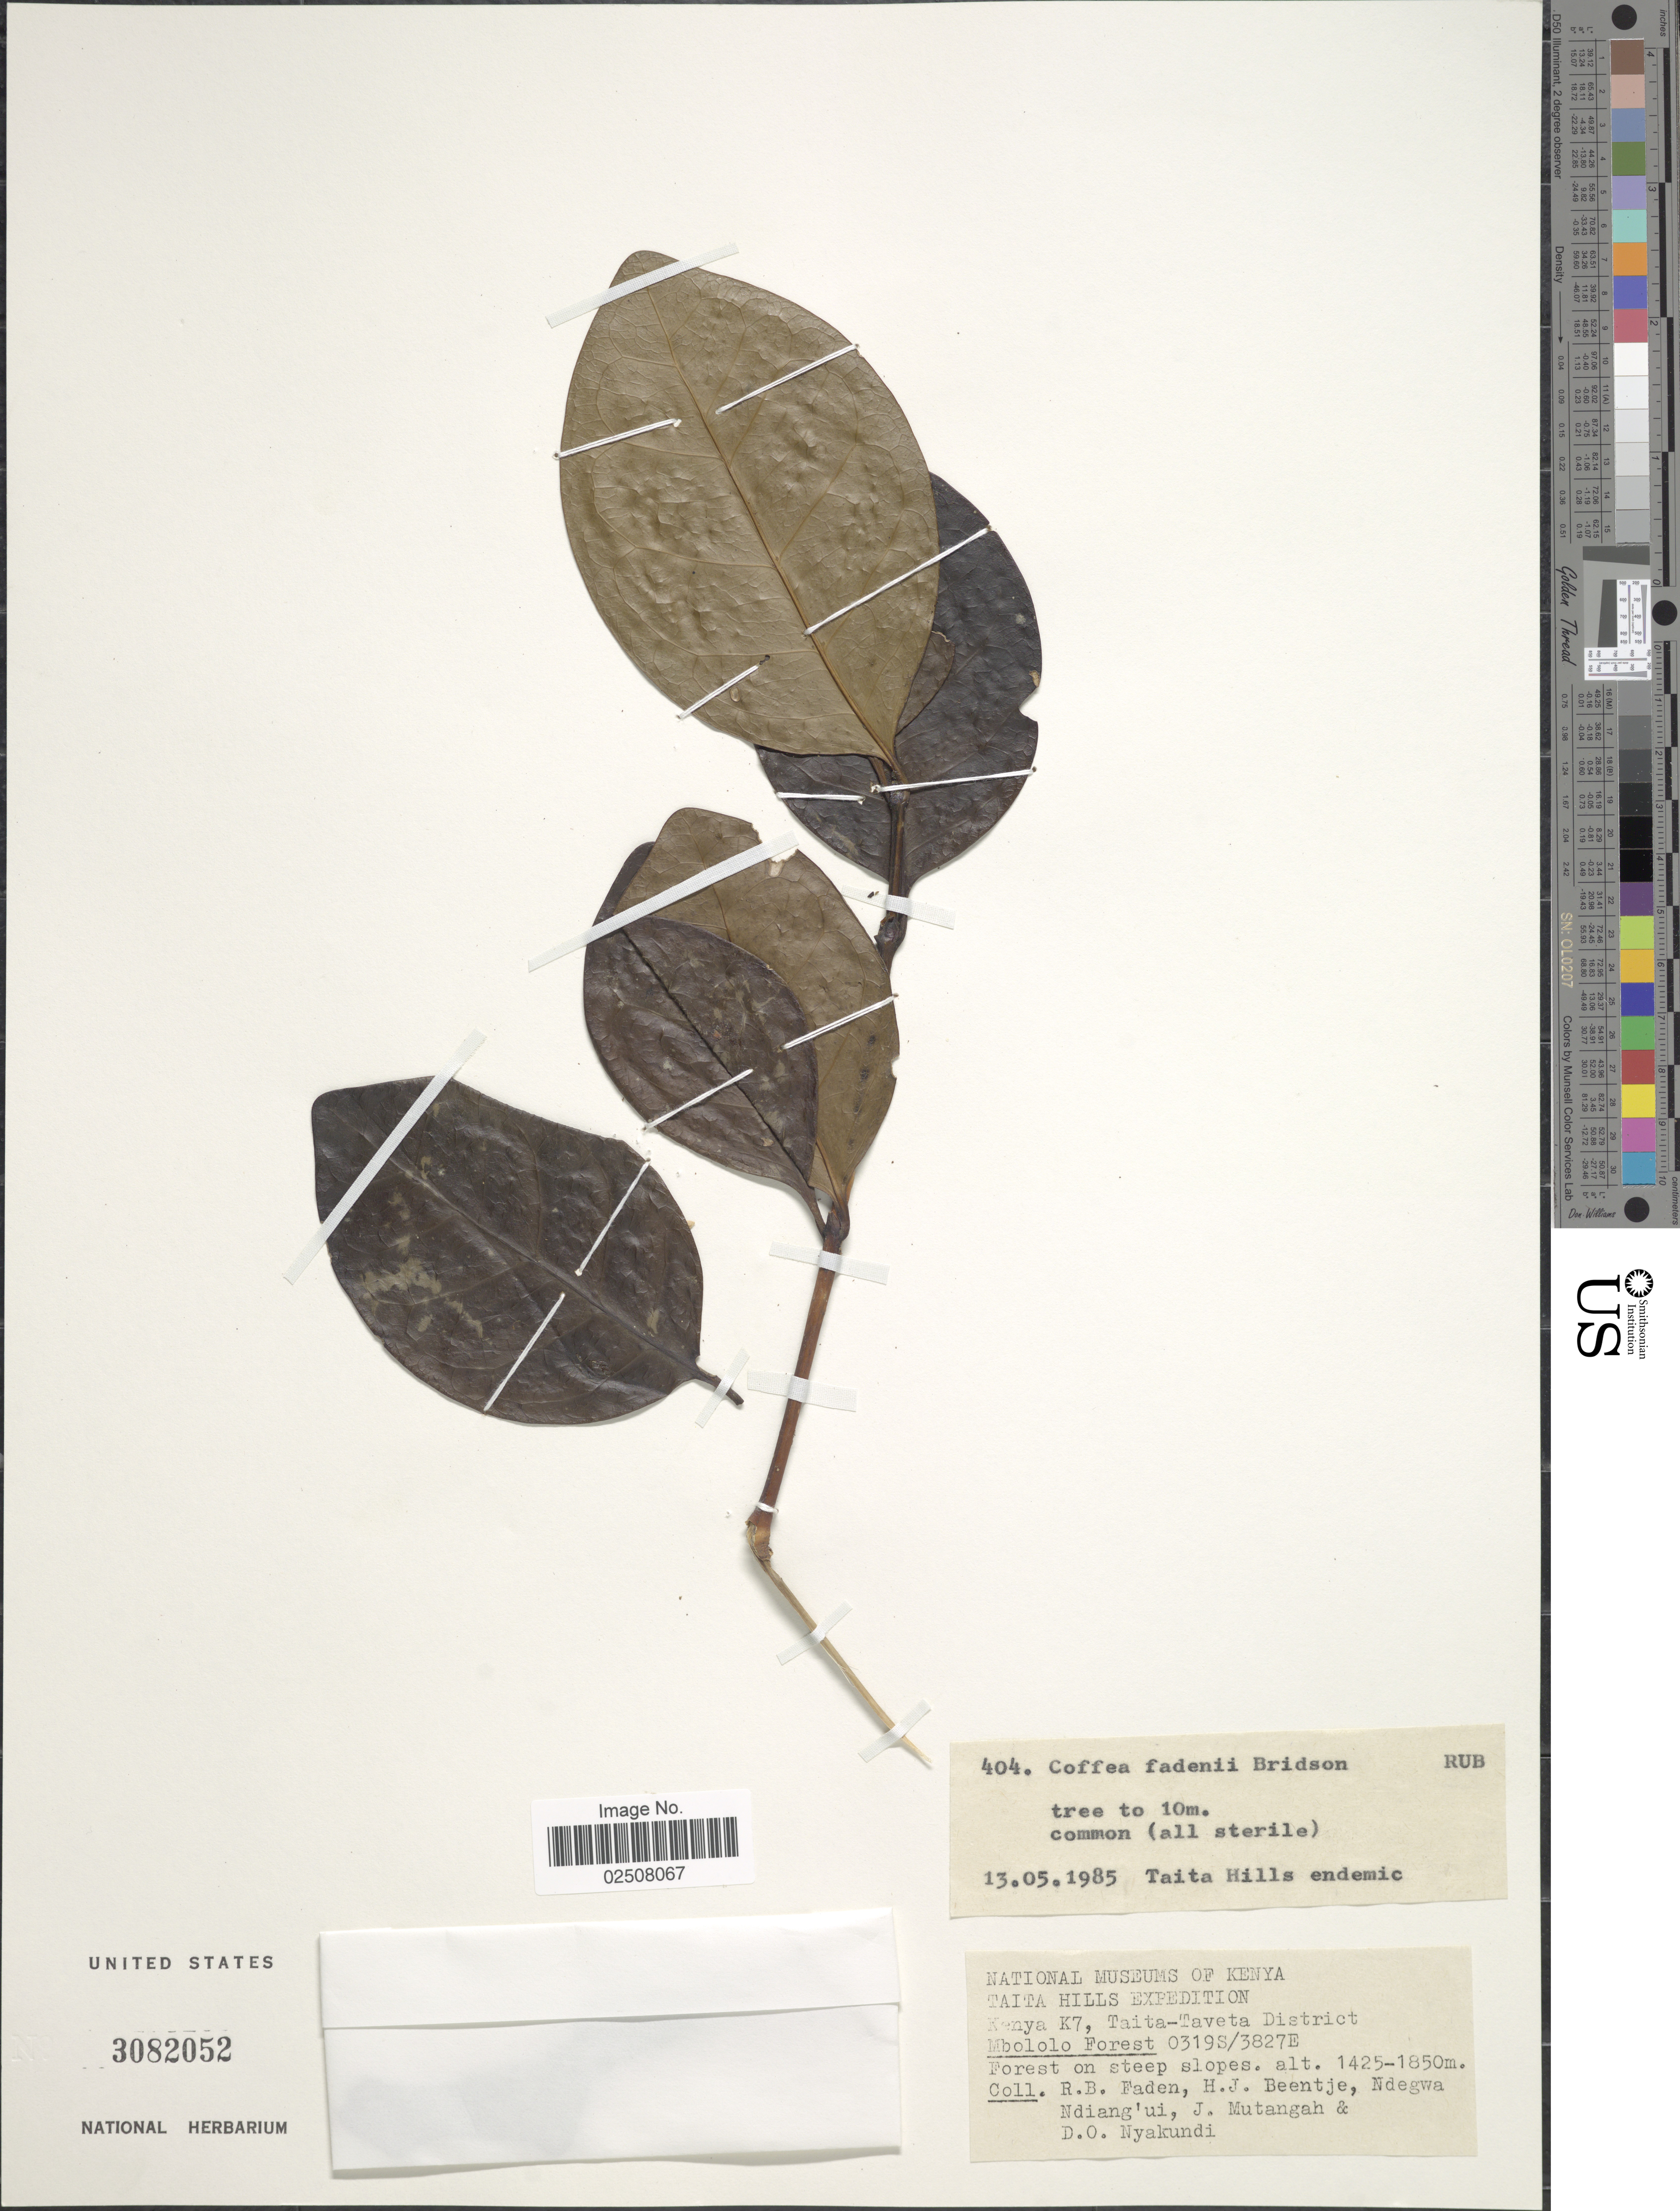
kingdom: Plantae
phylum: Tracheophyta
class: Magnoliopsida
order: Gentianales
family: Rubiaceae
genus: Coffea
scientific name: Coffea fadenii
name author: Bridson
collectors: R. B. Faden, H. J. Beentje, Ndegwa Ndiang'ui, J. Mutangah & D. Nyakundi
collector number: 404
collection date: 1985-05-13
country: Kenya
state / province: Taita Taveta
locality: Taita Hills endemic, Taita Hills, Kenya K7, Taita-Taveta District, Mbololo Forest, Forest on steep slopes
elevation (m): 1425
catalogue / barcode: US 3082052